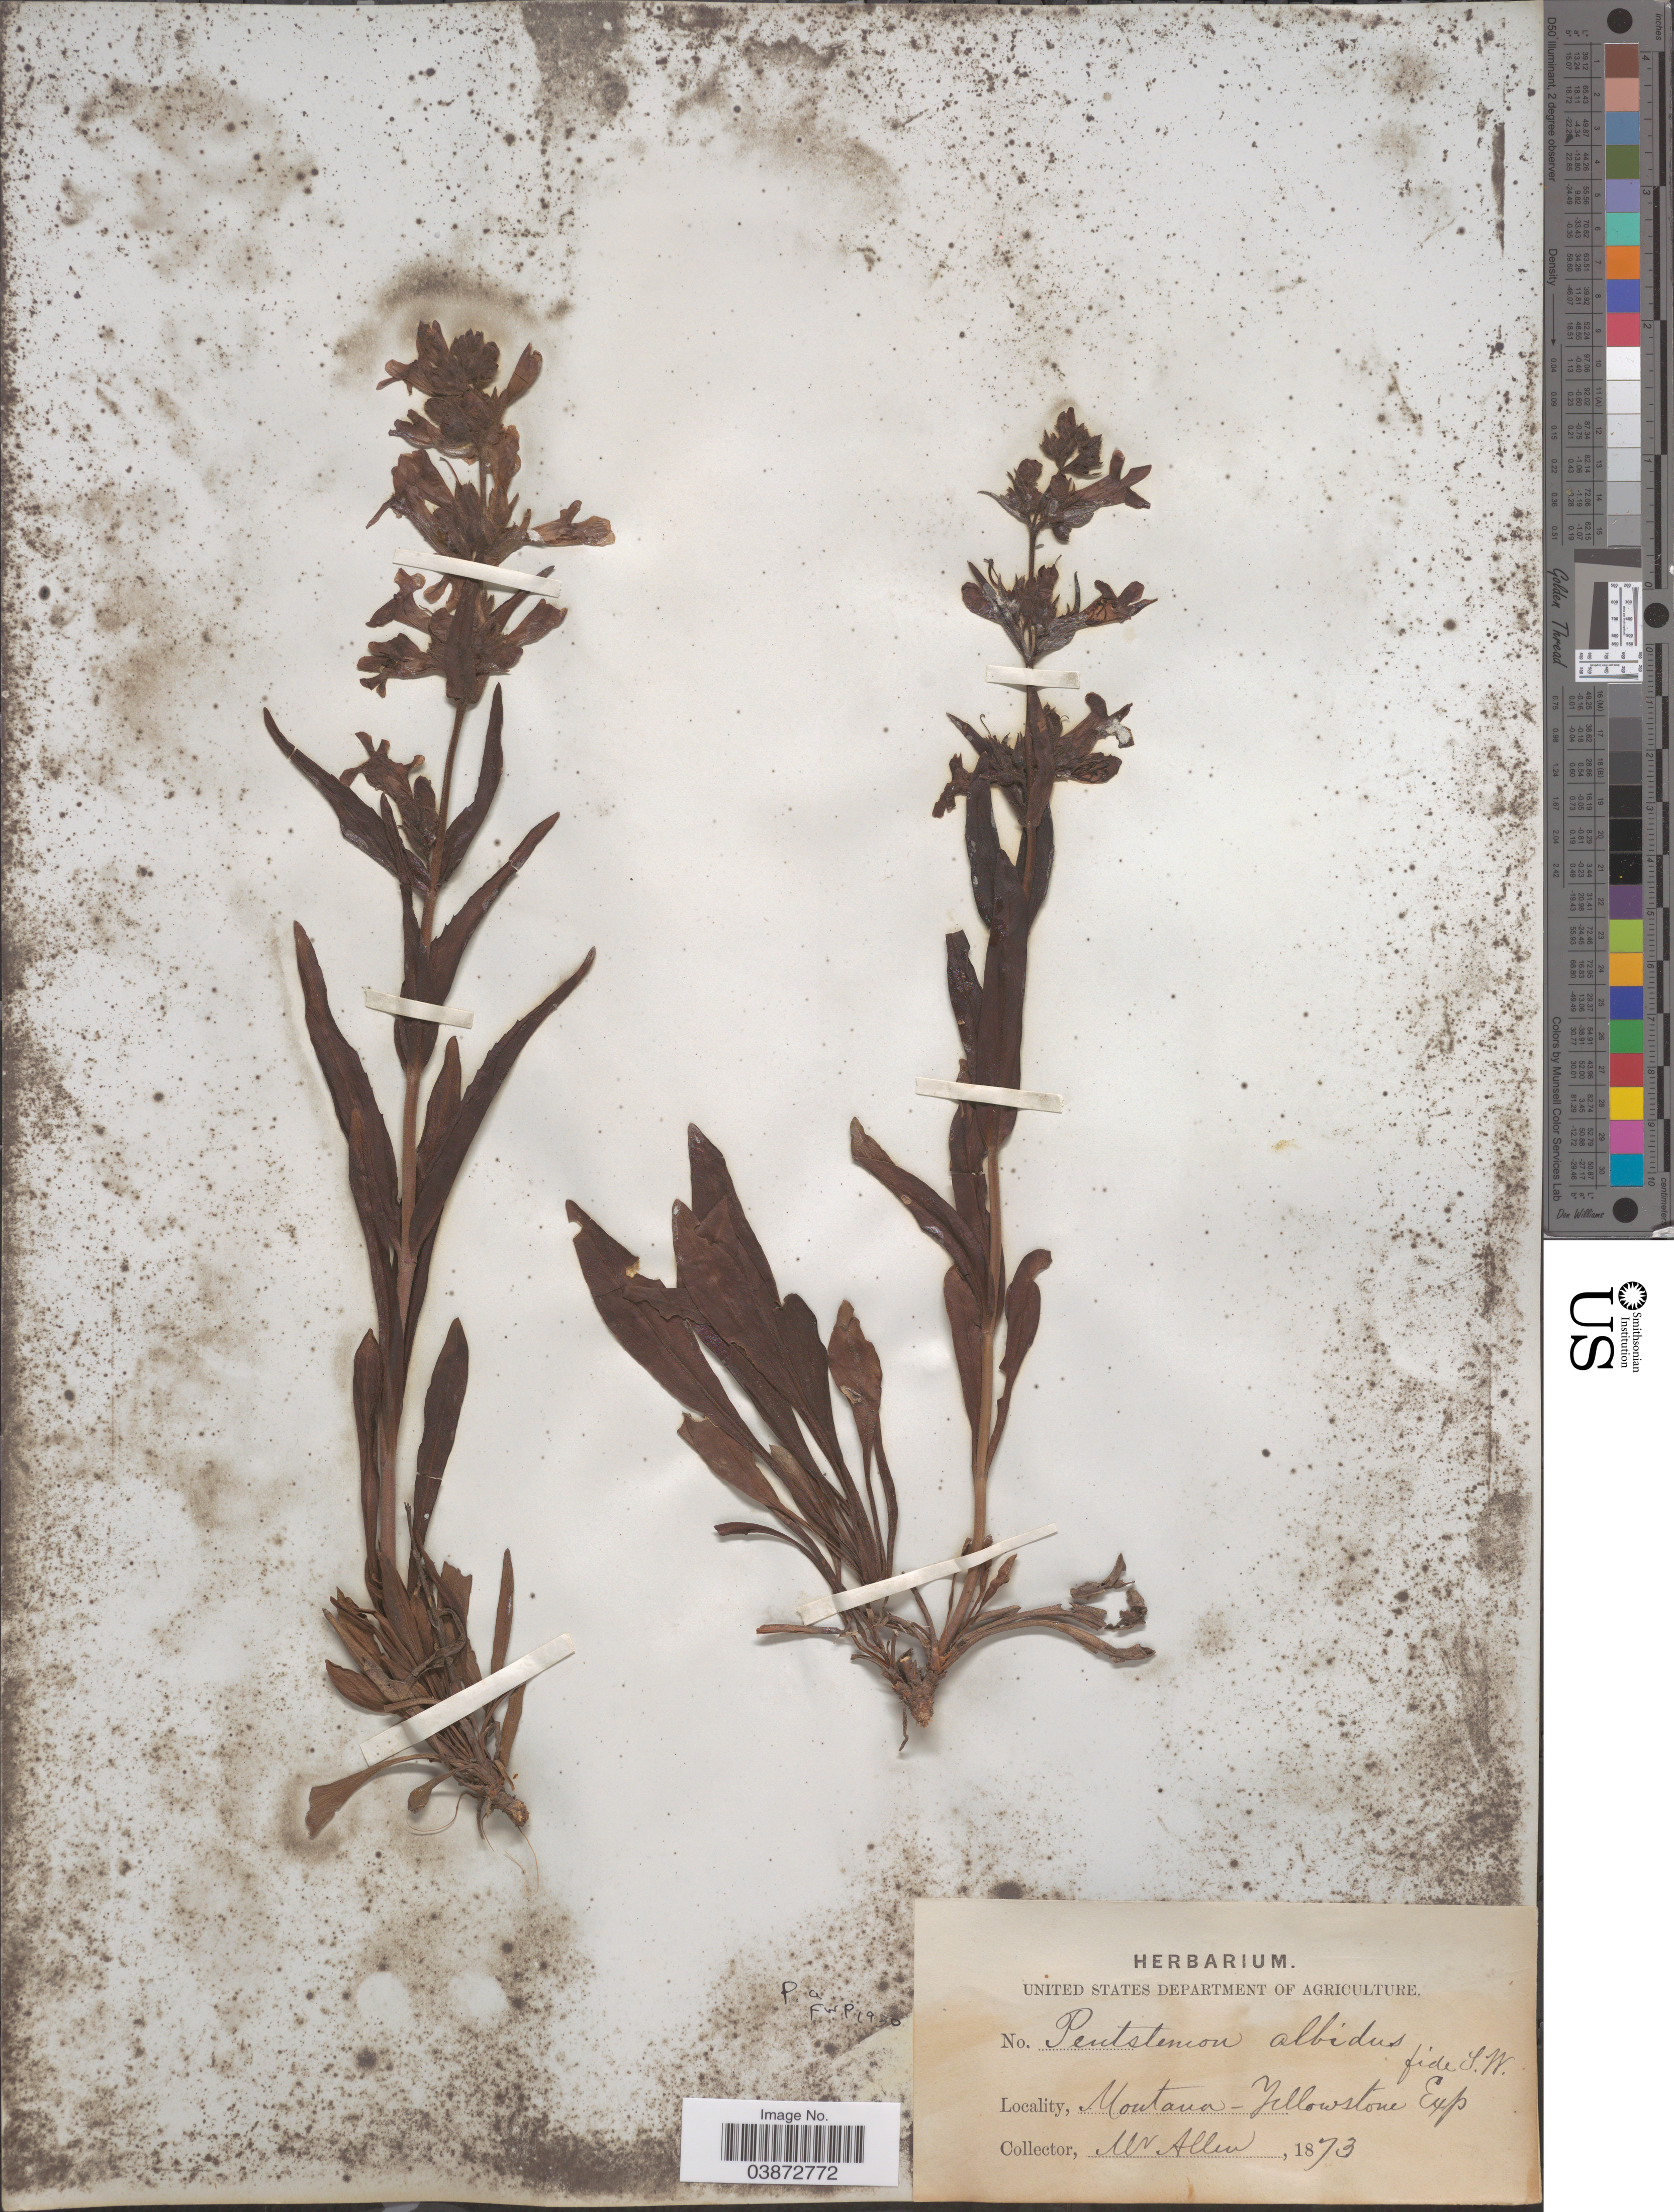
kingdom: Plantae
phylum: Tracheophyta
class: Magnoliopsida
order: Lamiales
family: Plantaginaceae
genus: Penstemon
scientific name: Penstemon albidus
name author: Nutt.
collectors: Mr. Allen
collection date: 1873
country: United States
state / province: Montana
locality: Yellowstone Exp.